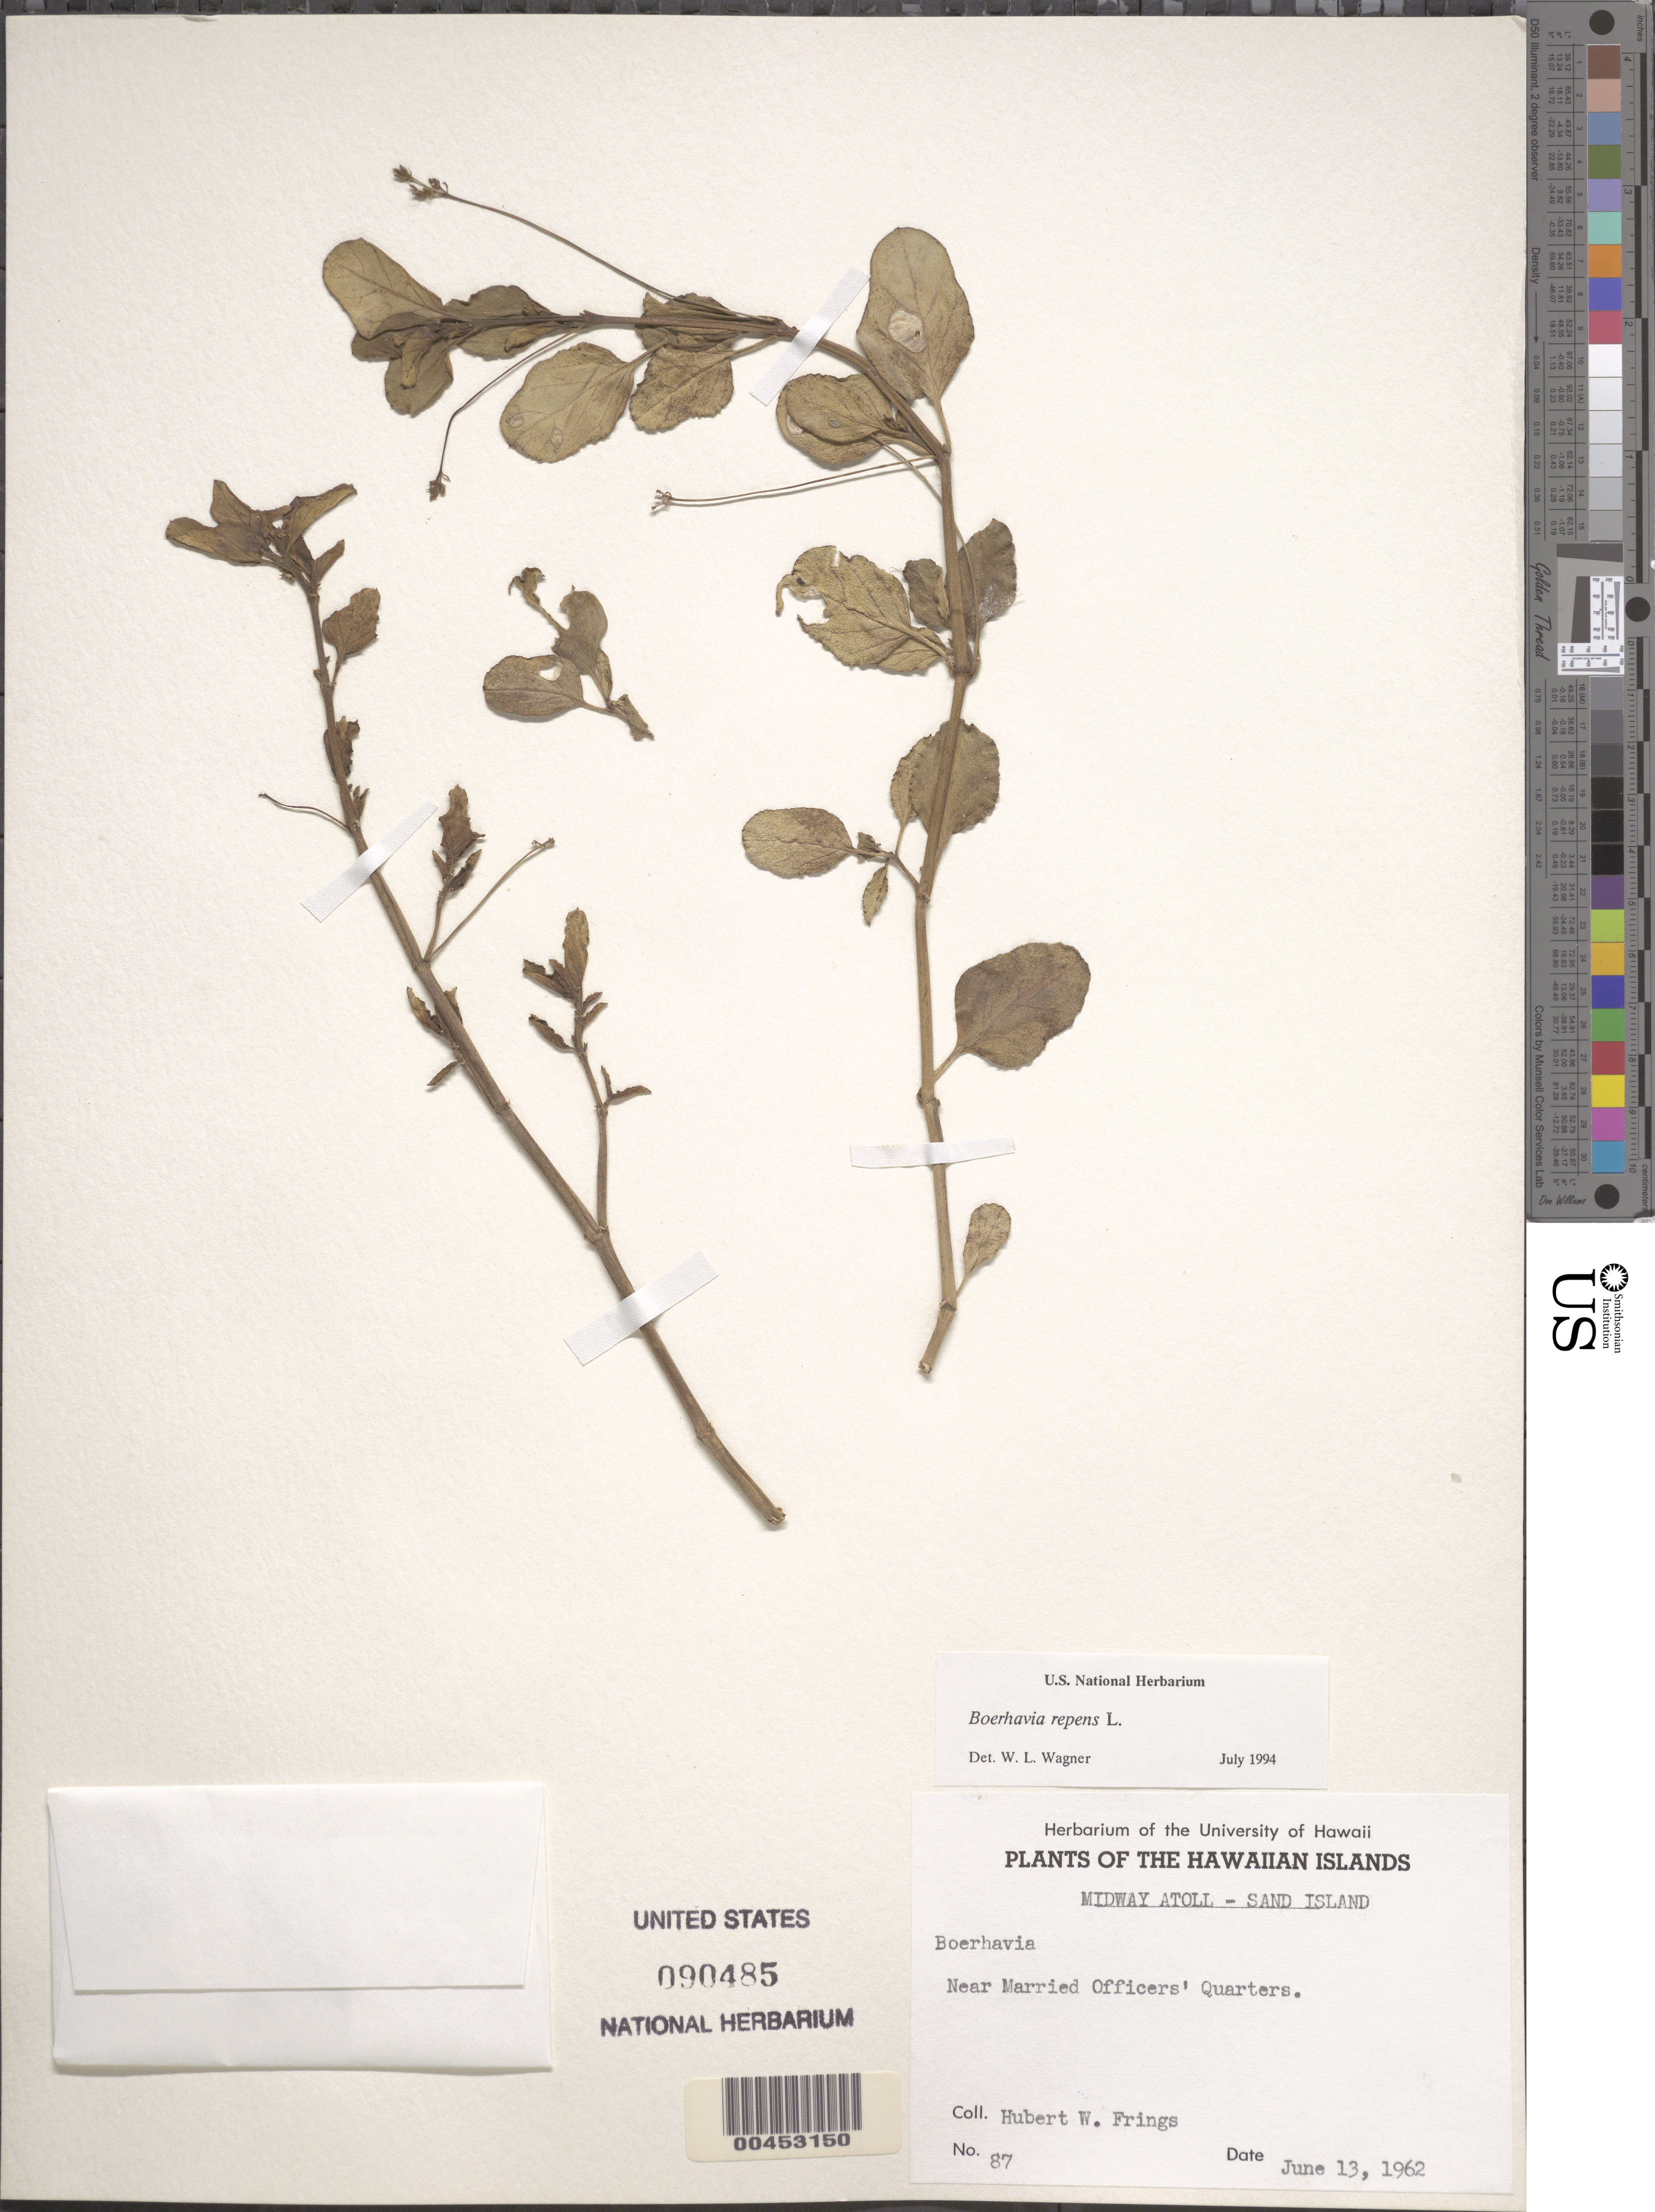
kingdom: Plantae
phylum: Tracheophyta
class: Magnoliopsida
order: Caryophyllales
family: Nyctaginaceae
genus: Boerhavia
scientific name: Boerhavia repens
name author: L.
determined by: Wagner, W. L., (BOT), Smithsonian Institution - National Museum of Natural History (UNITED STATES)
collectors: H. Frings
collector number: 87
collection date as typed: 13 Jun 1962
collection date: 1962-06-13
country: U.S. Administered Pacific Islands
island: Midway Atoll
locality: Near Married Officer's Quarters, Sand Islet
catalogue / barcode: US 90485